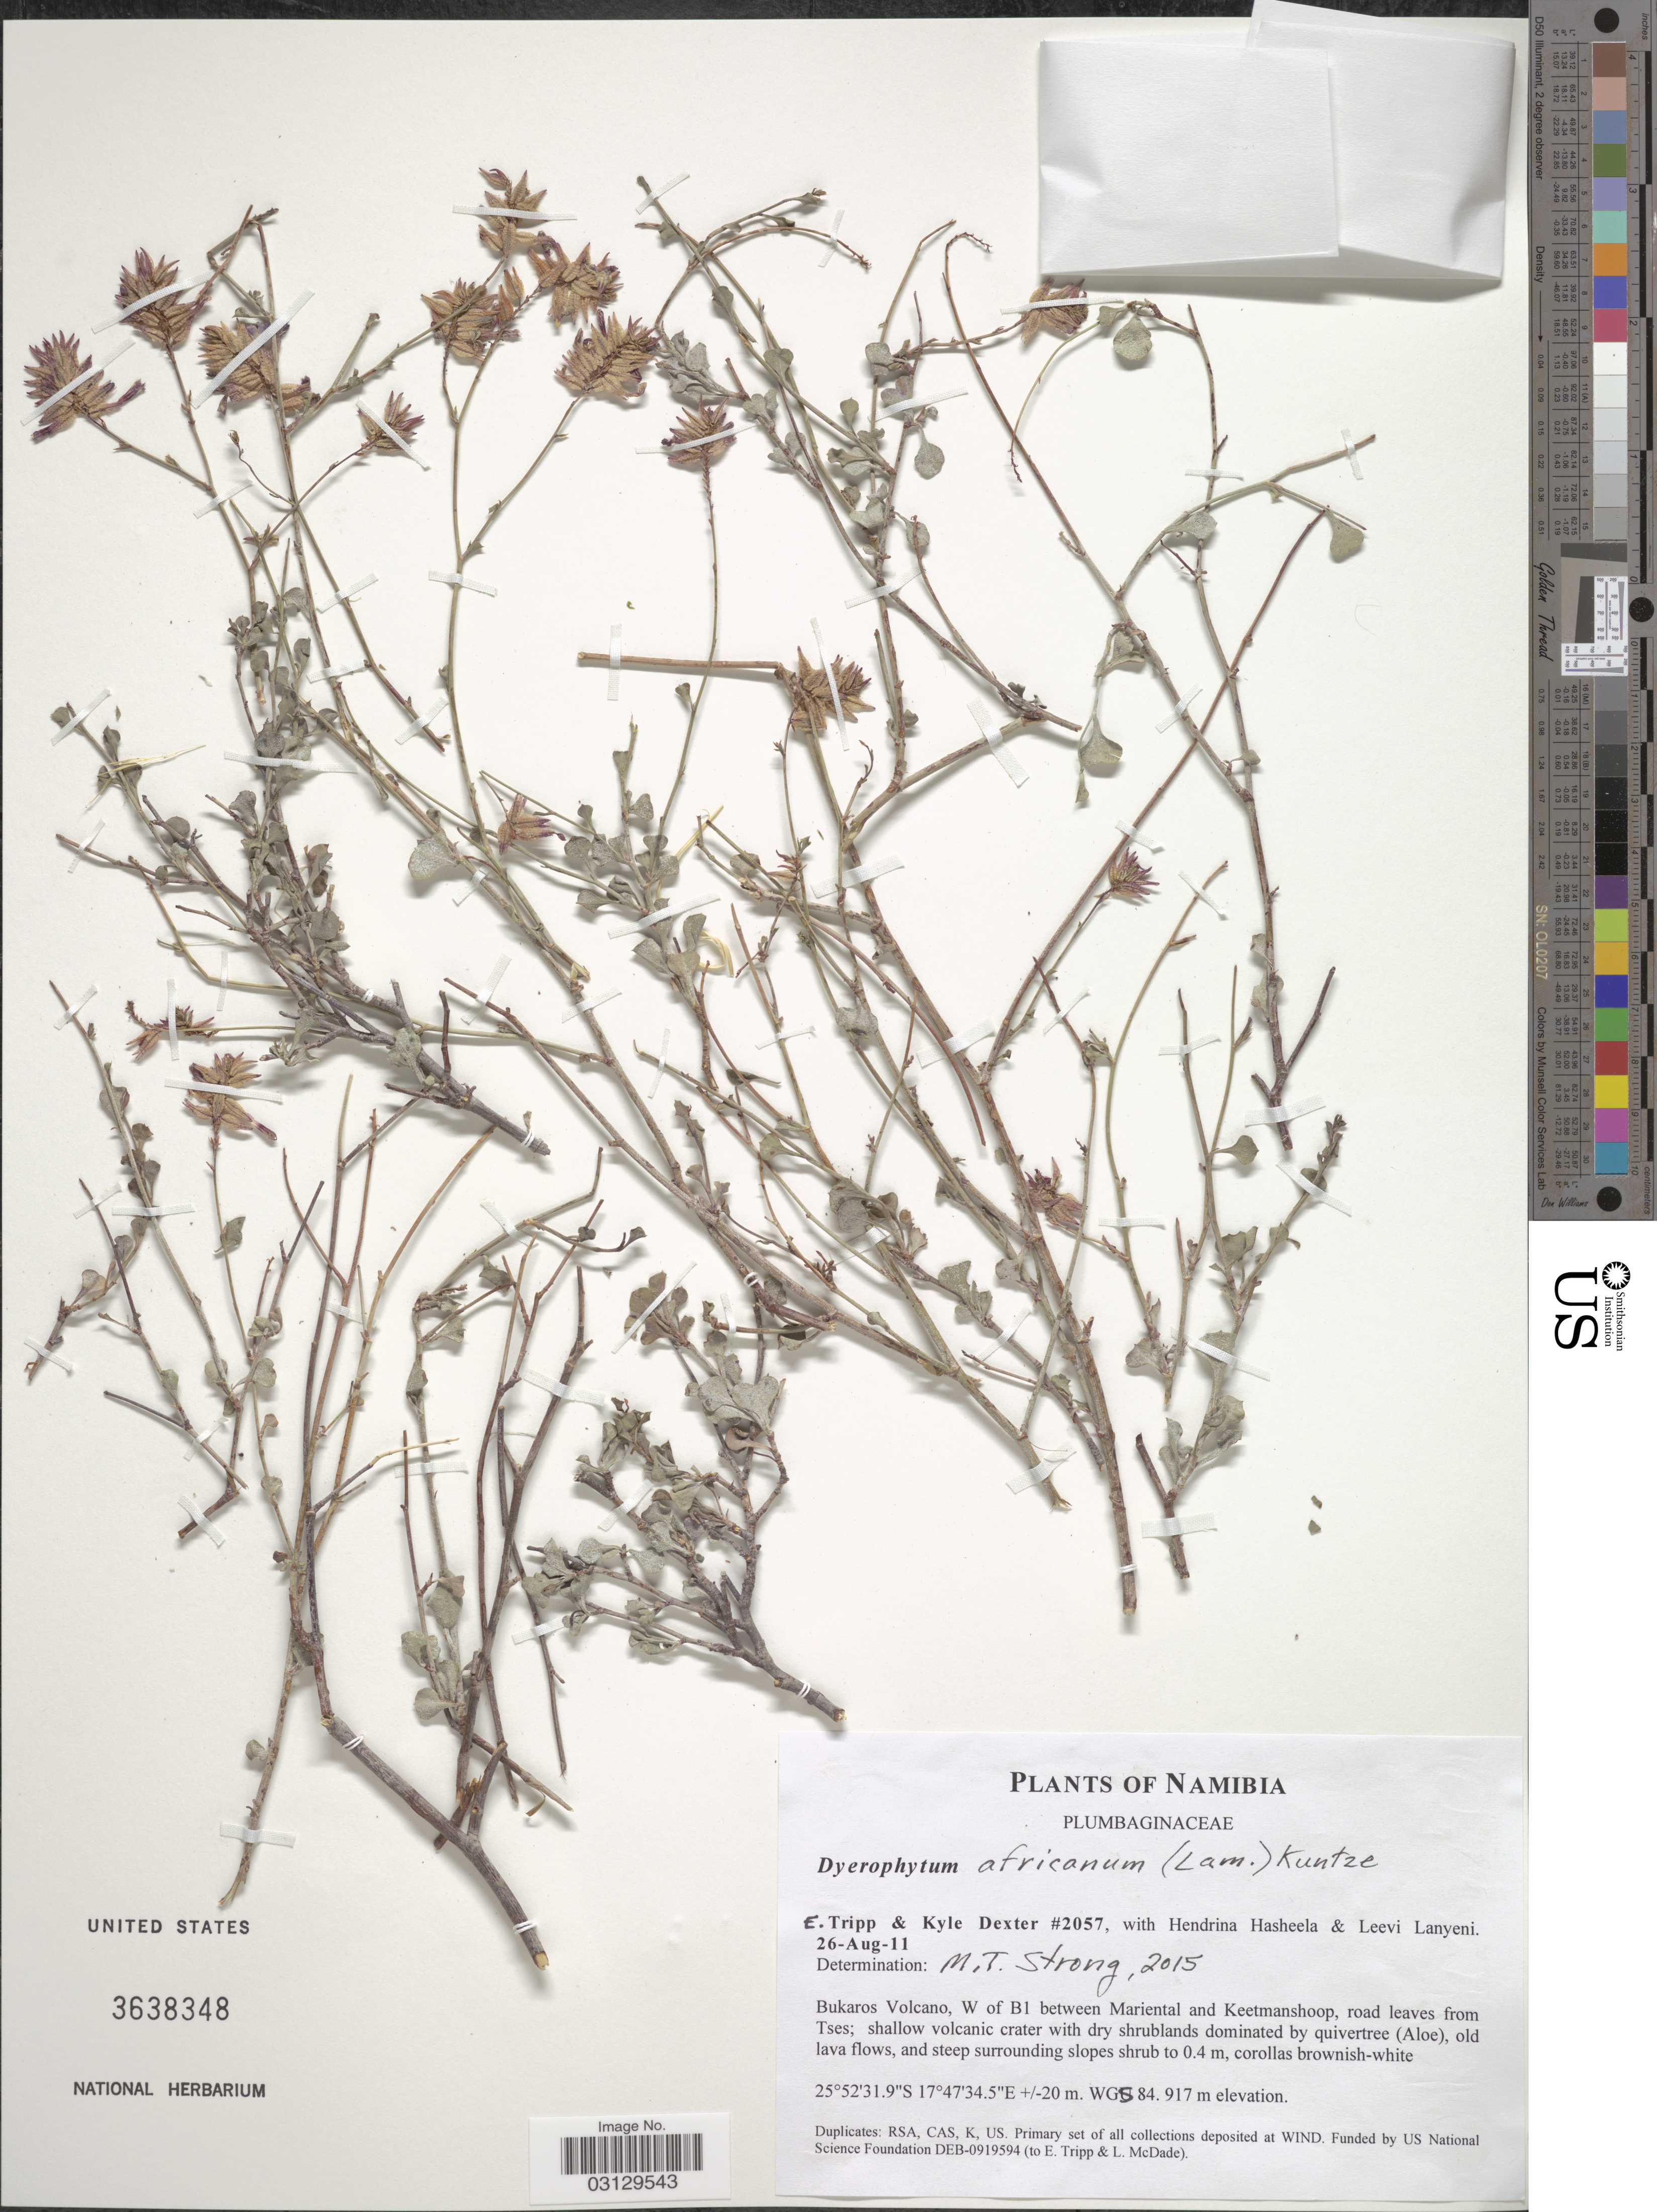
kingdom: Plantae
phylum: Tracheophyta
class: Magnoliopsida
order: Caryophyllales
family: Plumbaginaceae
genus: Dyerophytum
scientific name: Dyerophytum africanum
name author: (Lam.) Kuntze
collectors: E. Tripp, K. Dexter, H. Hasheela & L. Lanyeni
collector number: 2057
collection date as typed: Transcribed d/m/y: 26/8/11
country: Namibia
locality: Bukaros Volcano, W of B1 between Mariental and Keetmanshoop, road leaves from Tses.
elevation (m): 917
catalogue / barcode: US 3638348